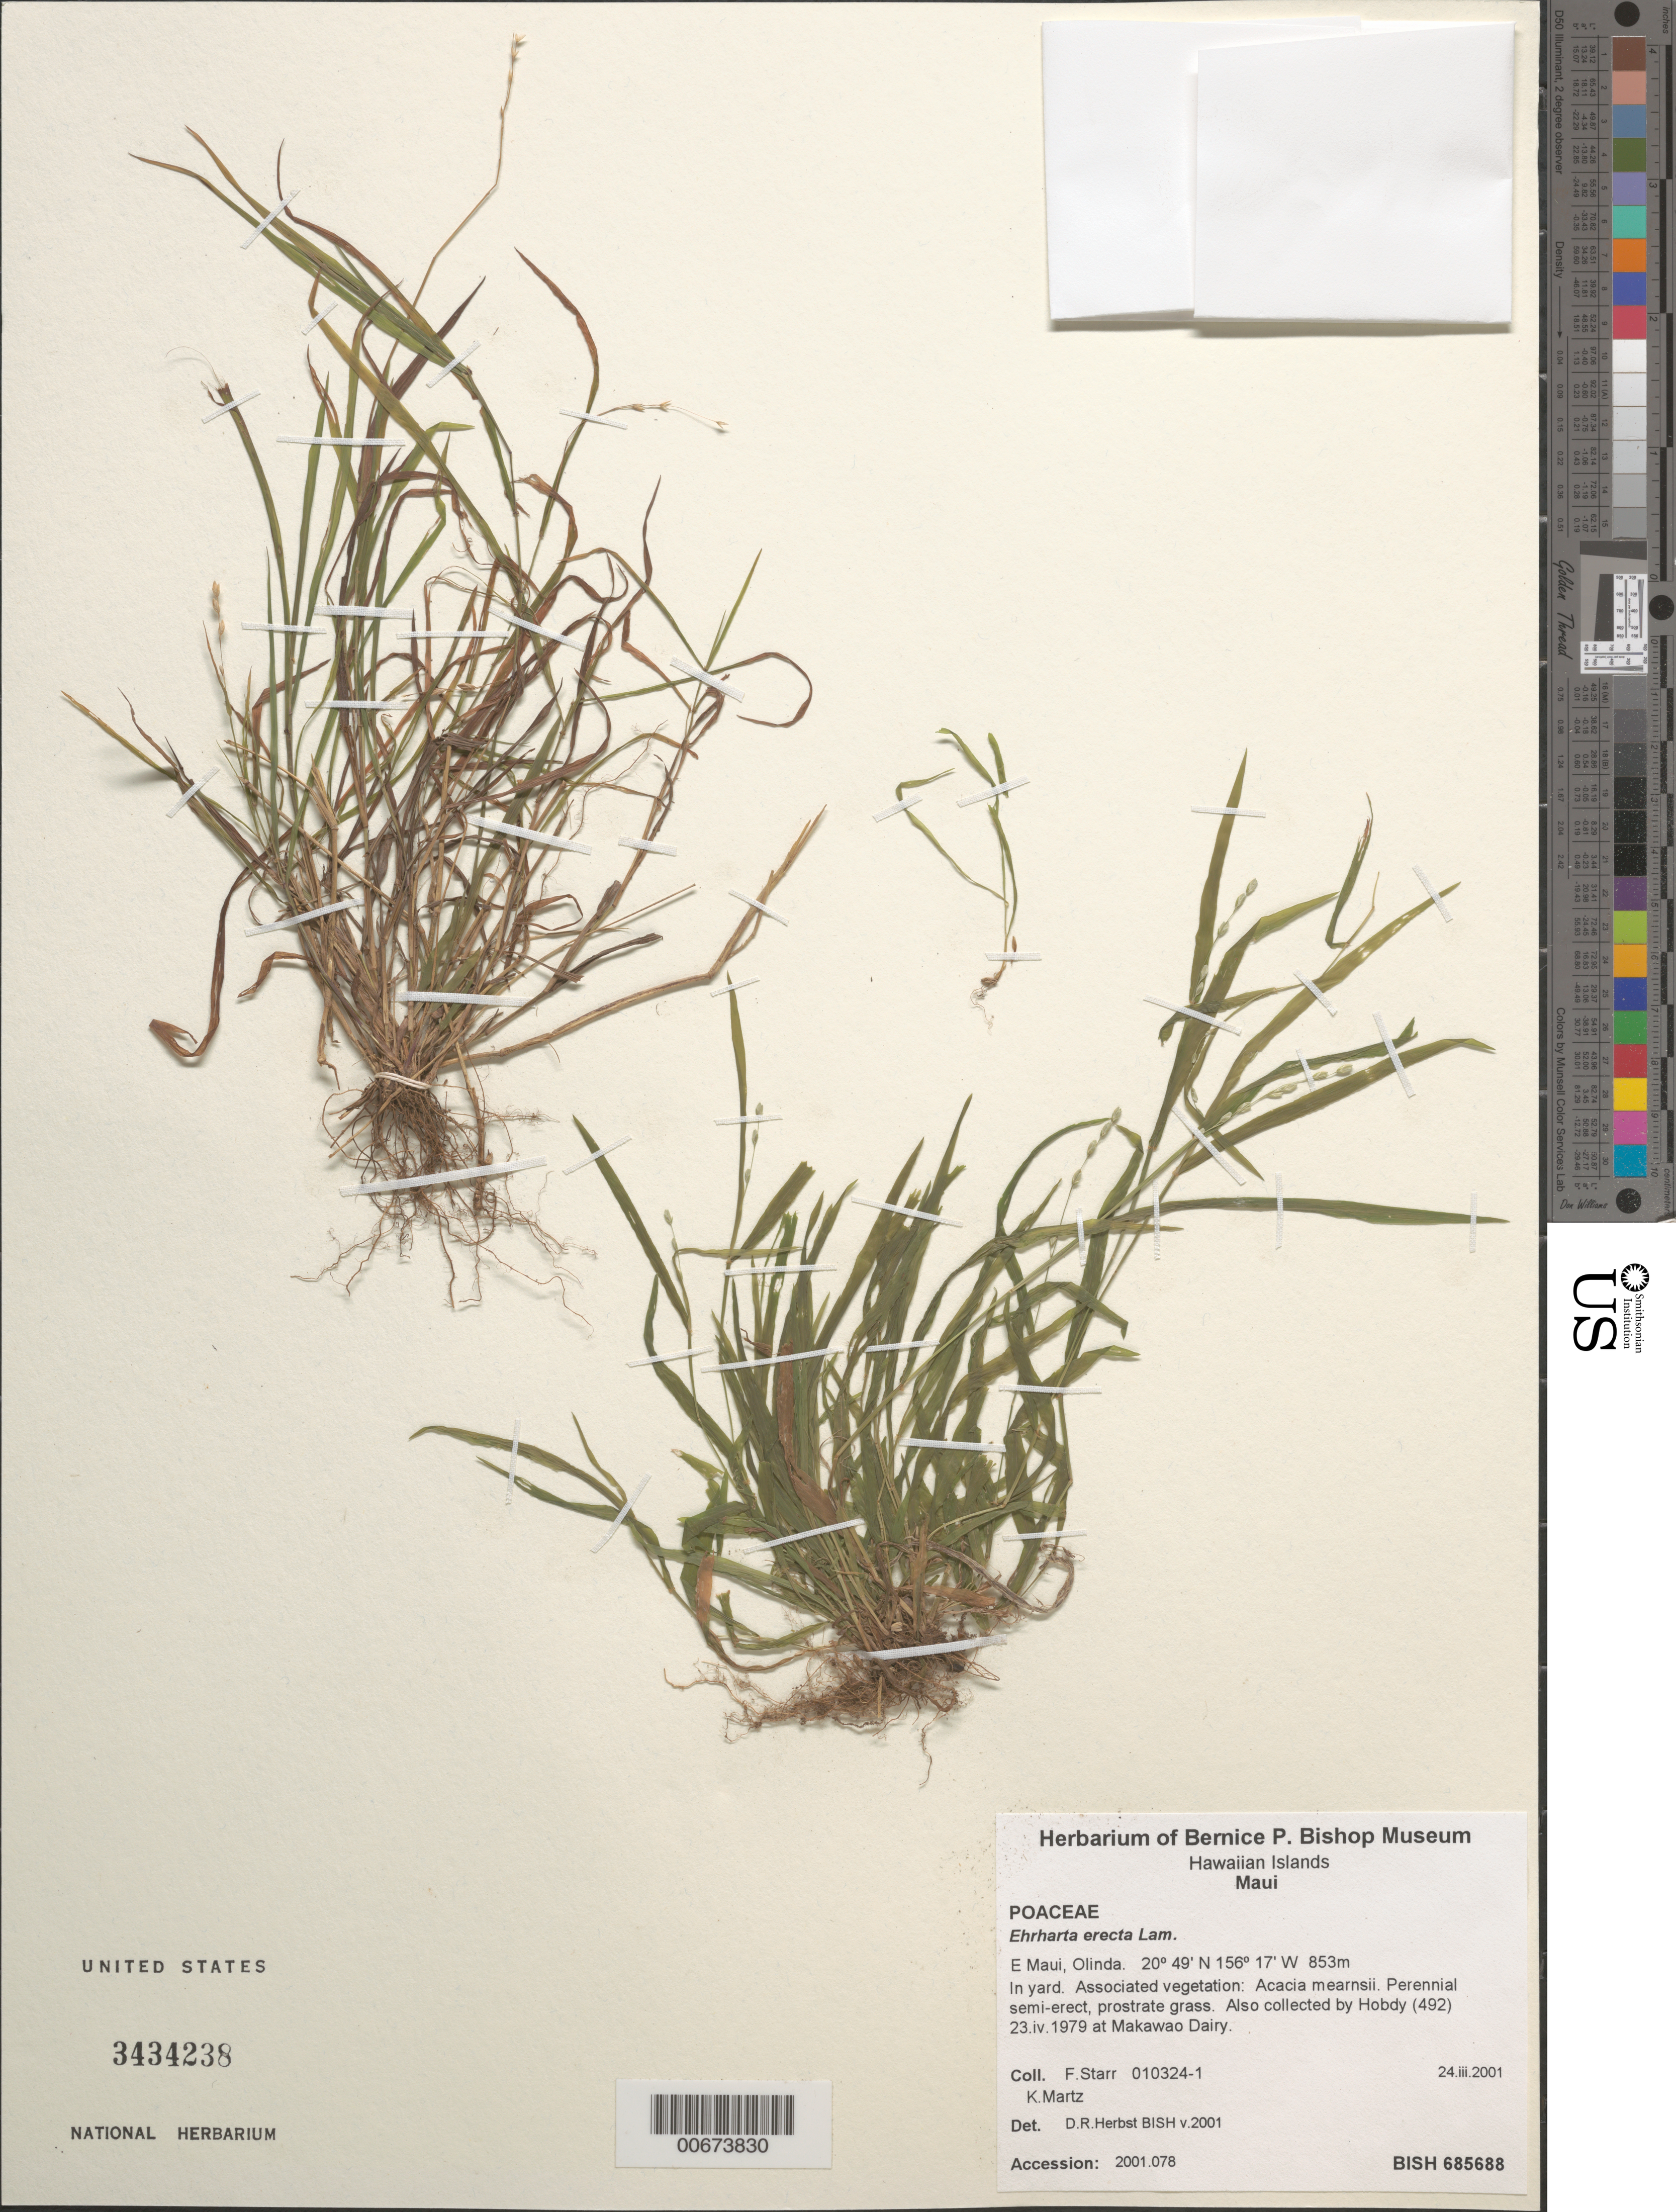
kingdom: Plantae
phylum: Tracheophyta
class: Liliopsida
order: Poales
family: Poaceae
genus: Ehrharta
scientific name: Ehrharta erecta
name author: Lam.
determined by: Herbst, D. R.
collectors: F. Starr & K. Martz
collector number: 010324-1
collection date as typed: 24 Mar 2001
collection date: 2001-03-24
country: United States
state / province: Hawaii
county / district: Maui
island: Maui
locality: E Maui, Olinda, in yard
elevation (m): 853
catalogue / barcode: US 3434238